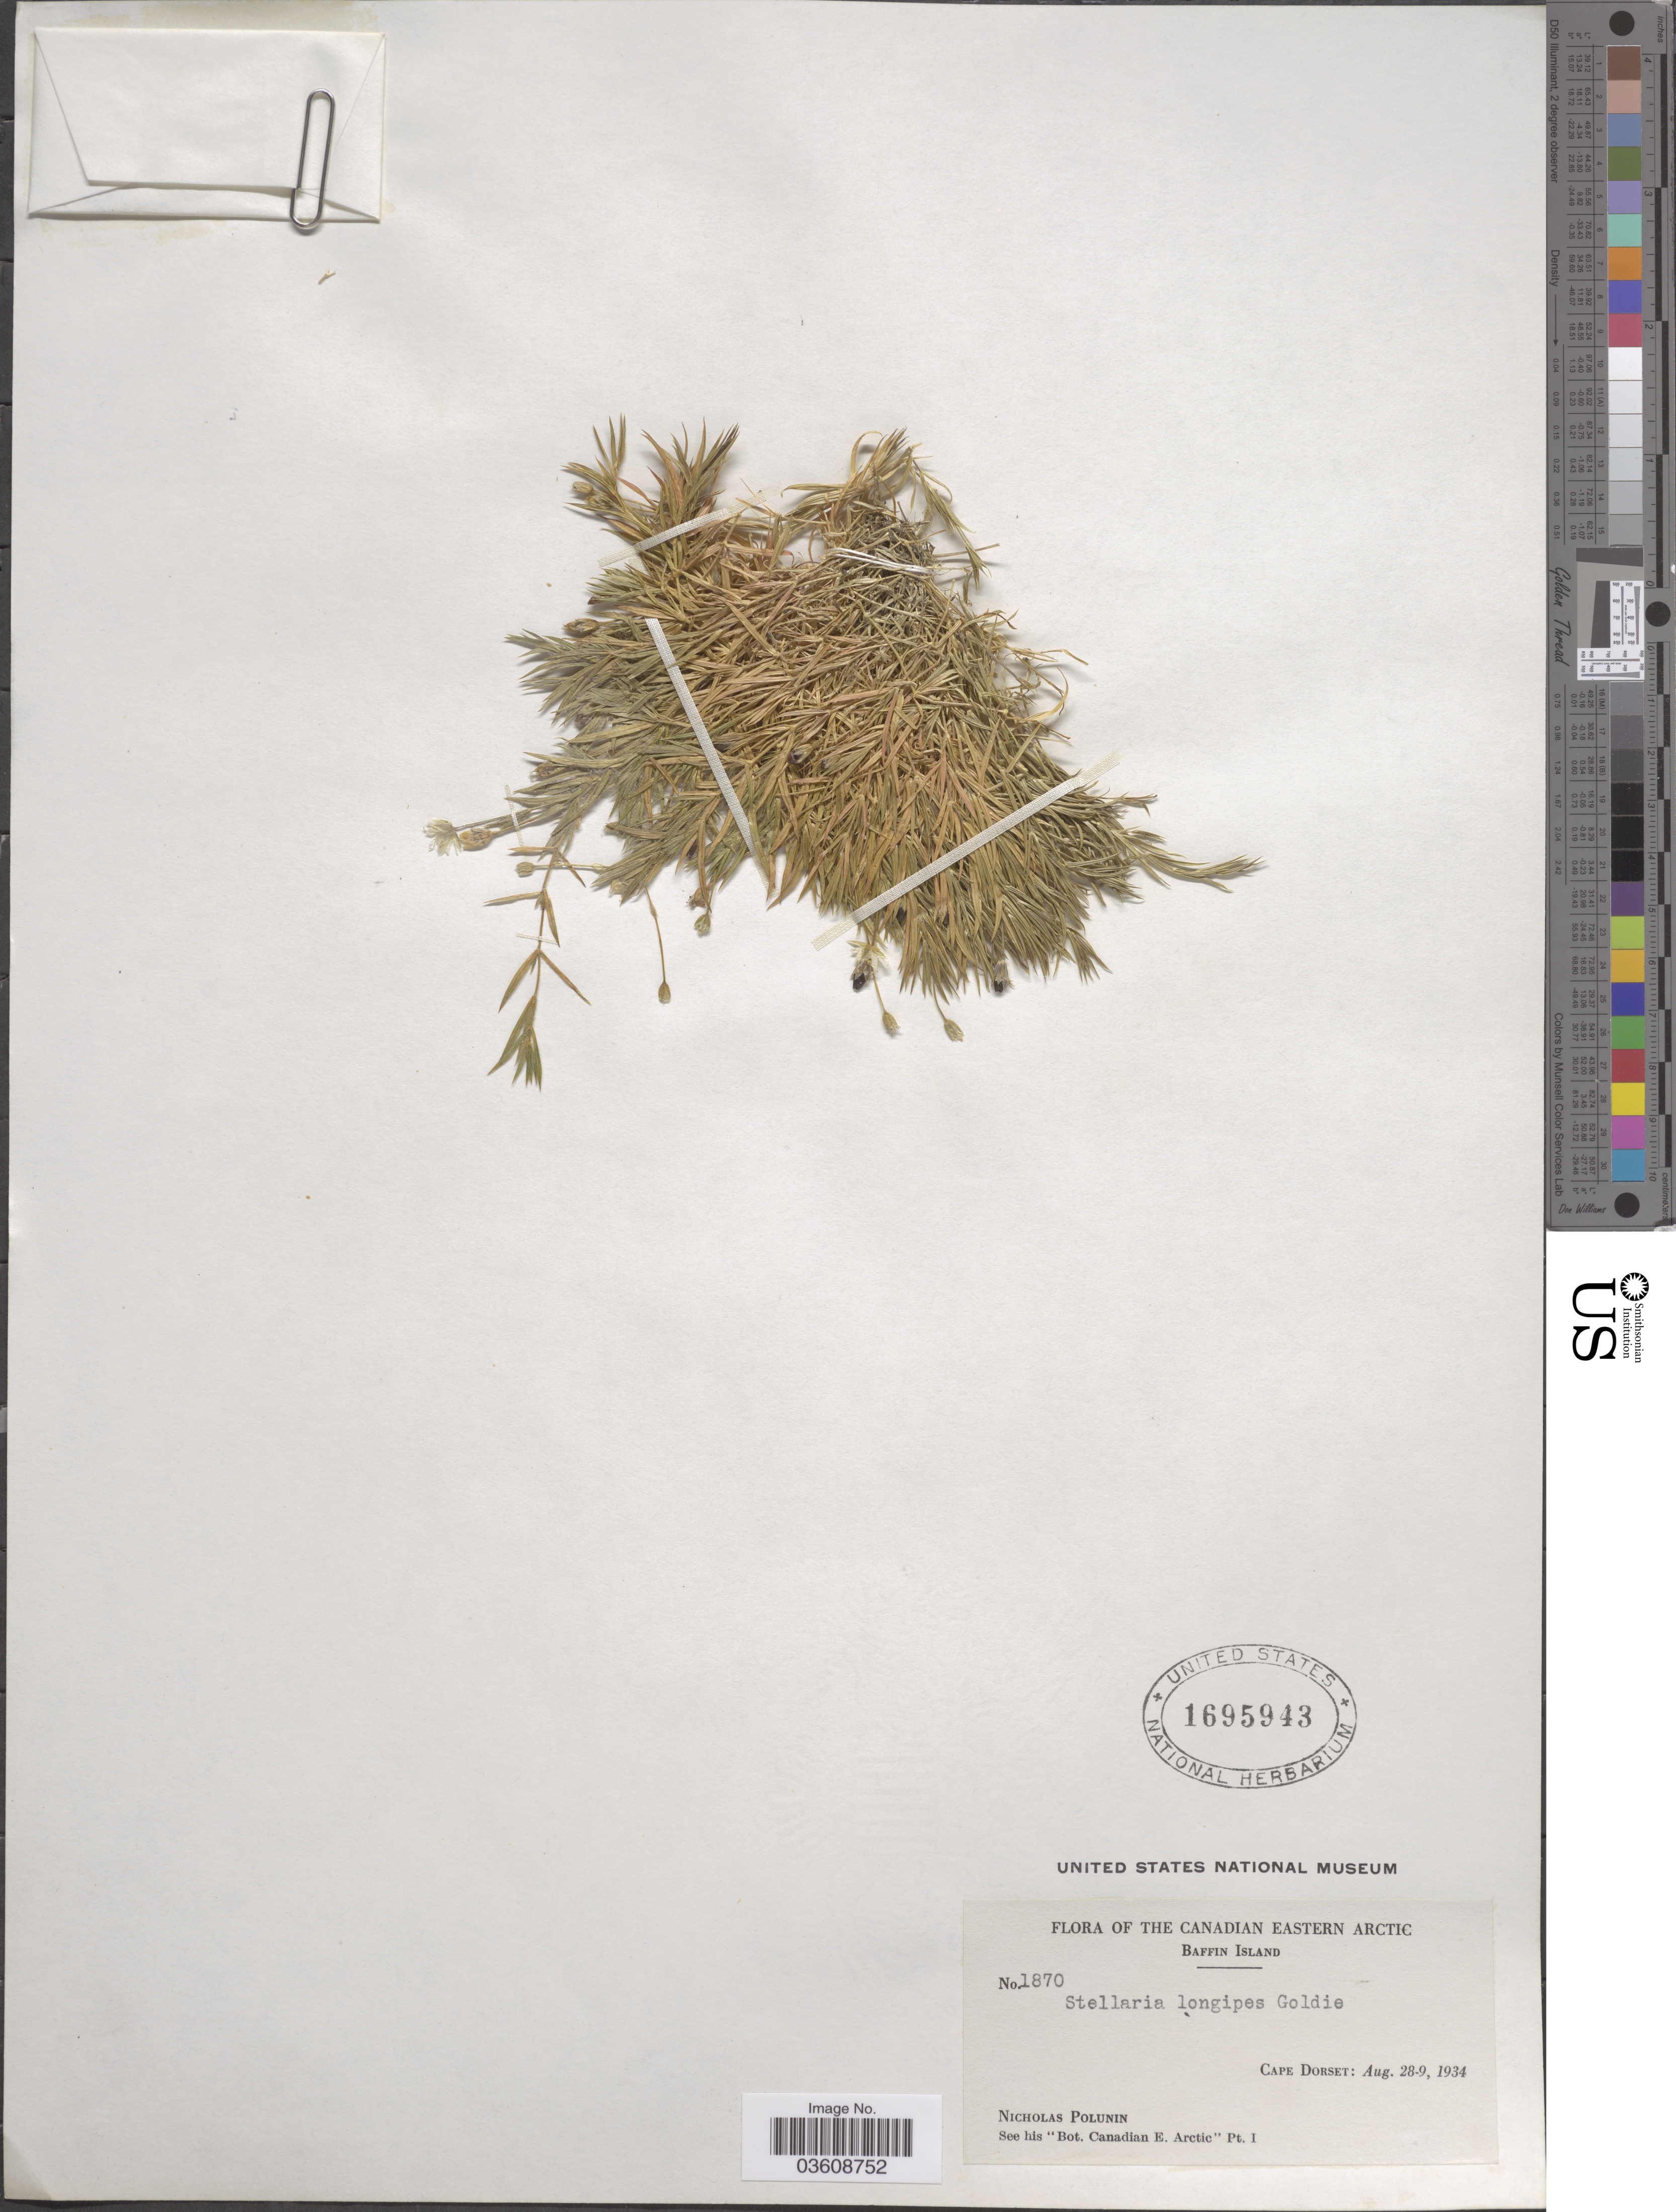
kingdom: Plantae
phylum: Tracheophyta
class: Magnoliopsida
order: Caryophyllales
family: Caryophyllaceae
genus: Stellaria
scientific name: Stellaria longipes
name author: Goldie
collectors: N. V. Polunin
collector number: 1870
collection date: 1934-08-09/1934-08-28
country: Canada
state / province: Nunavut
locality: The Canadian Eastern Arctic. Baffin Island. Cape Dorset.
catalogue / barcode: US 1695943